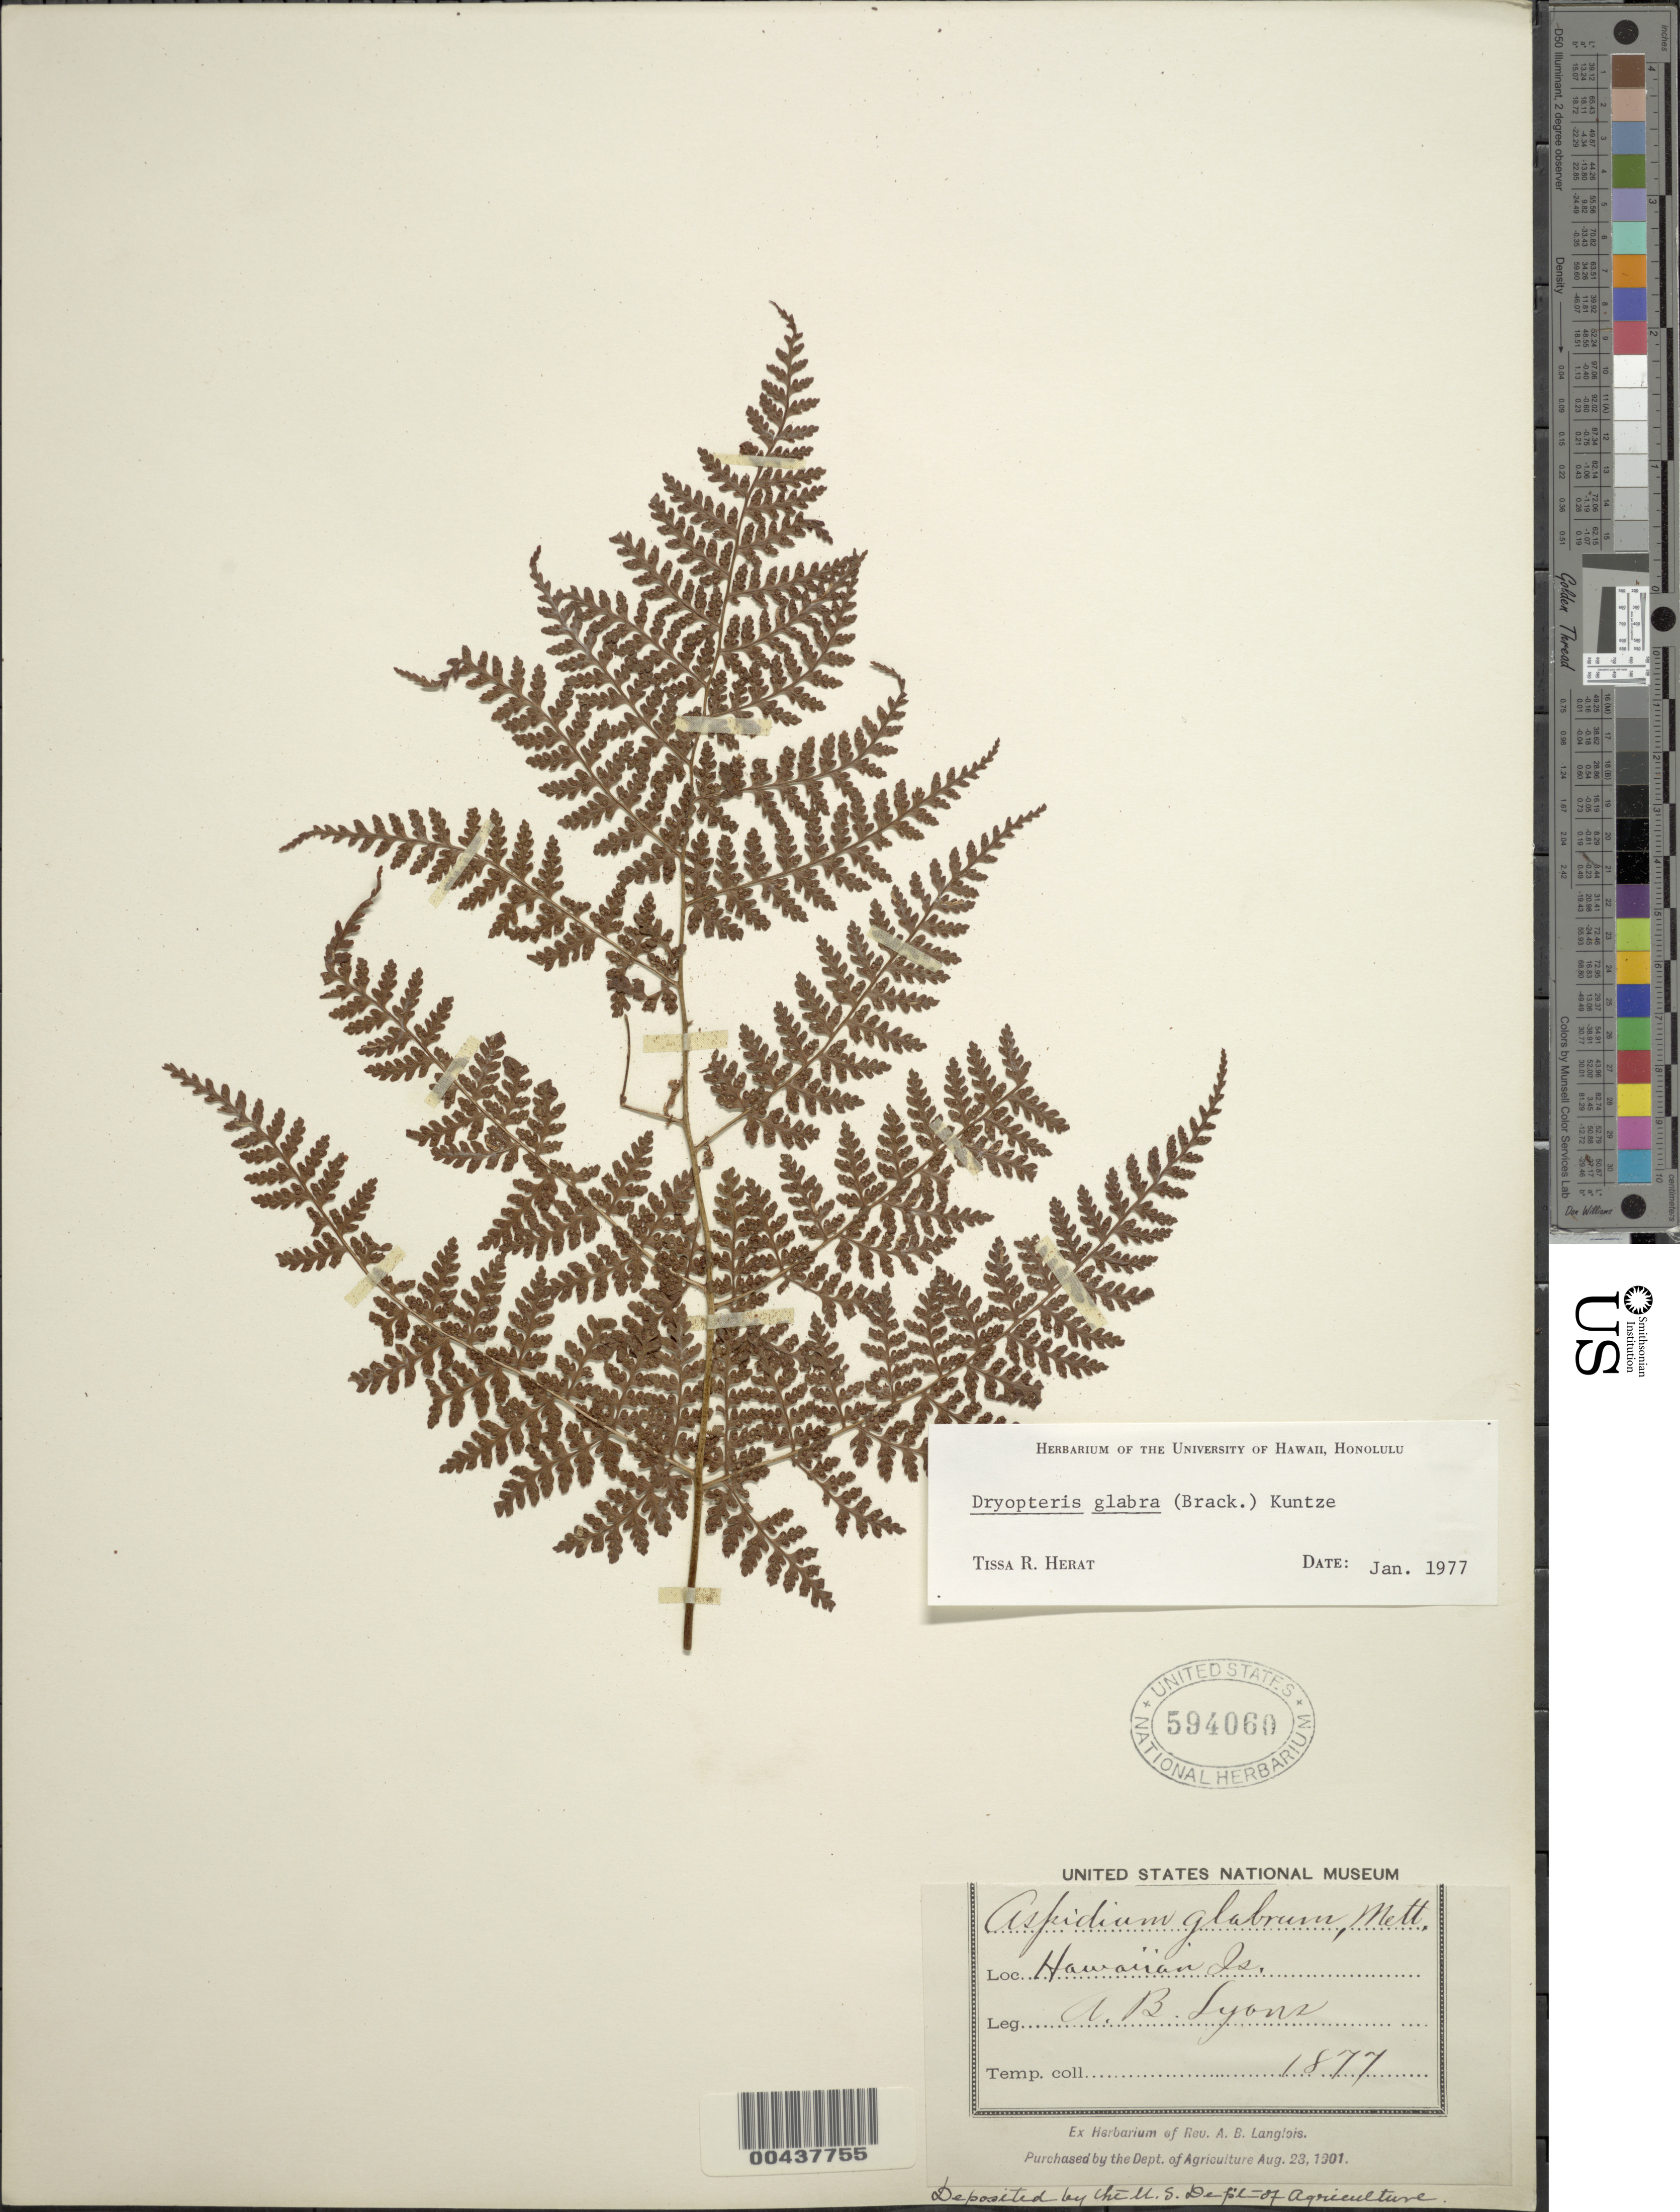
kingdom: Plantae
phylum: Tracheophyta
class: Polypodiopsida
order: Polypodiales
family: Dryopteridaceae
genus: Dryopteris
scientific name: Dryopteris glabra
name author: (Brack.) Kuntze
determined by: Herat, T. R.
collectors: A. B. Lyons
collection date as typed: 1877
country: United States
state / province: Hawaii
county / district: Hawaii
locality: Hawaiian Is.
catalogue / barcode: US 594060